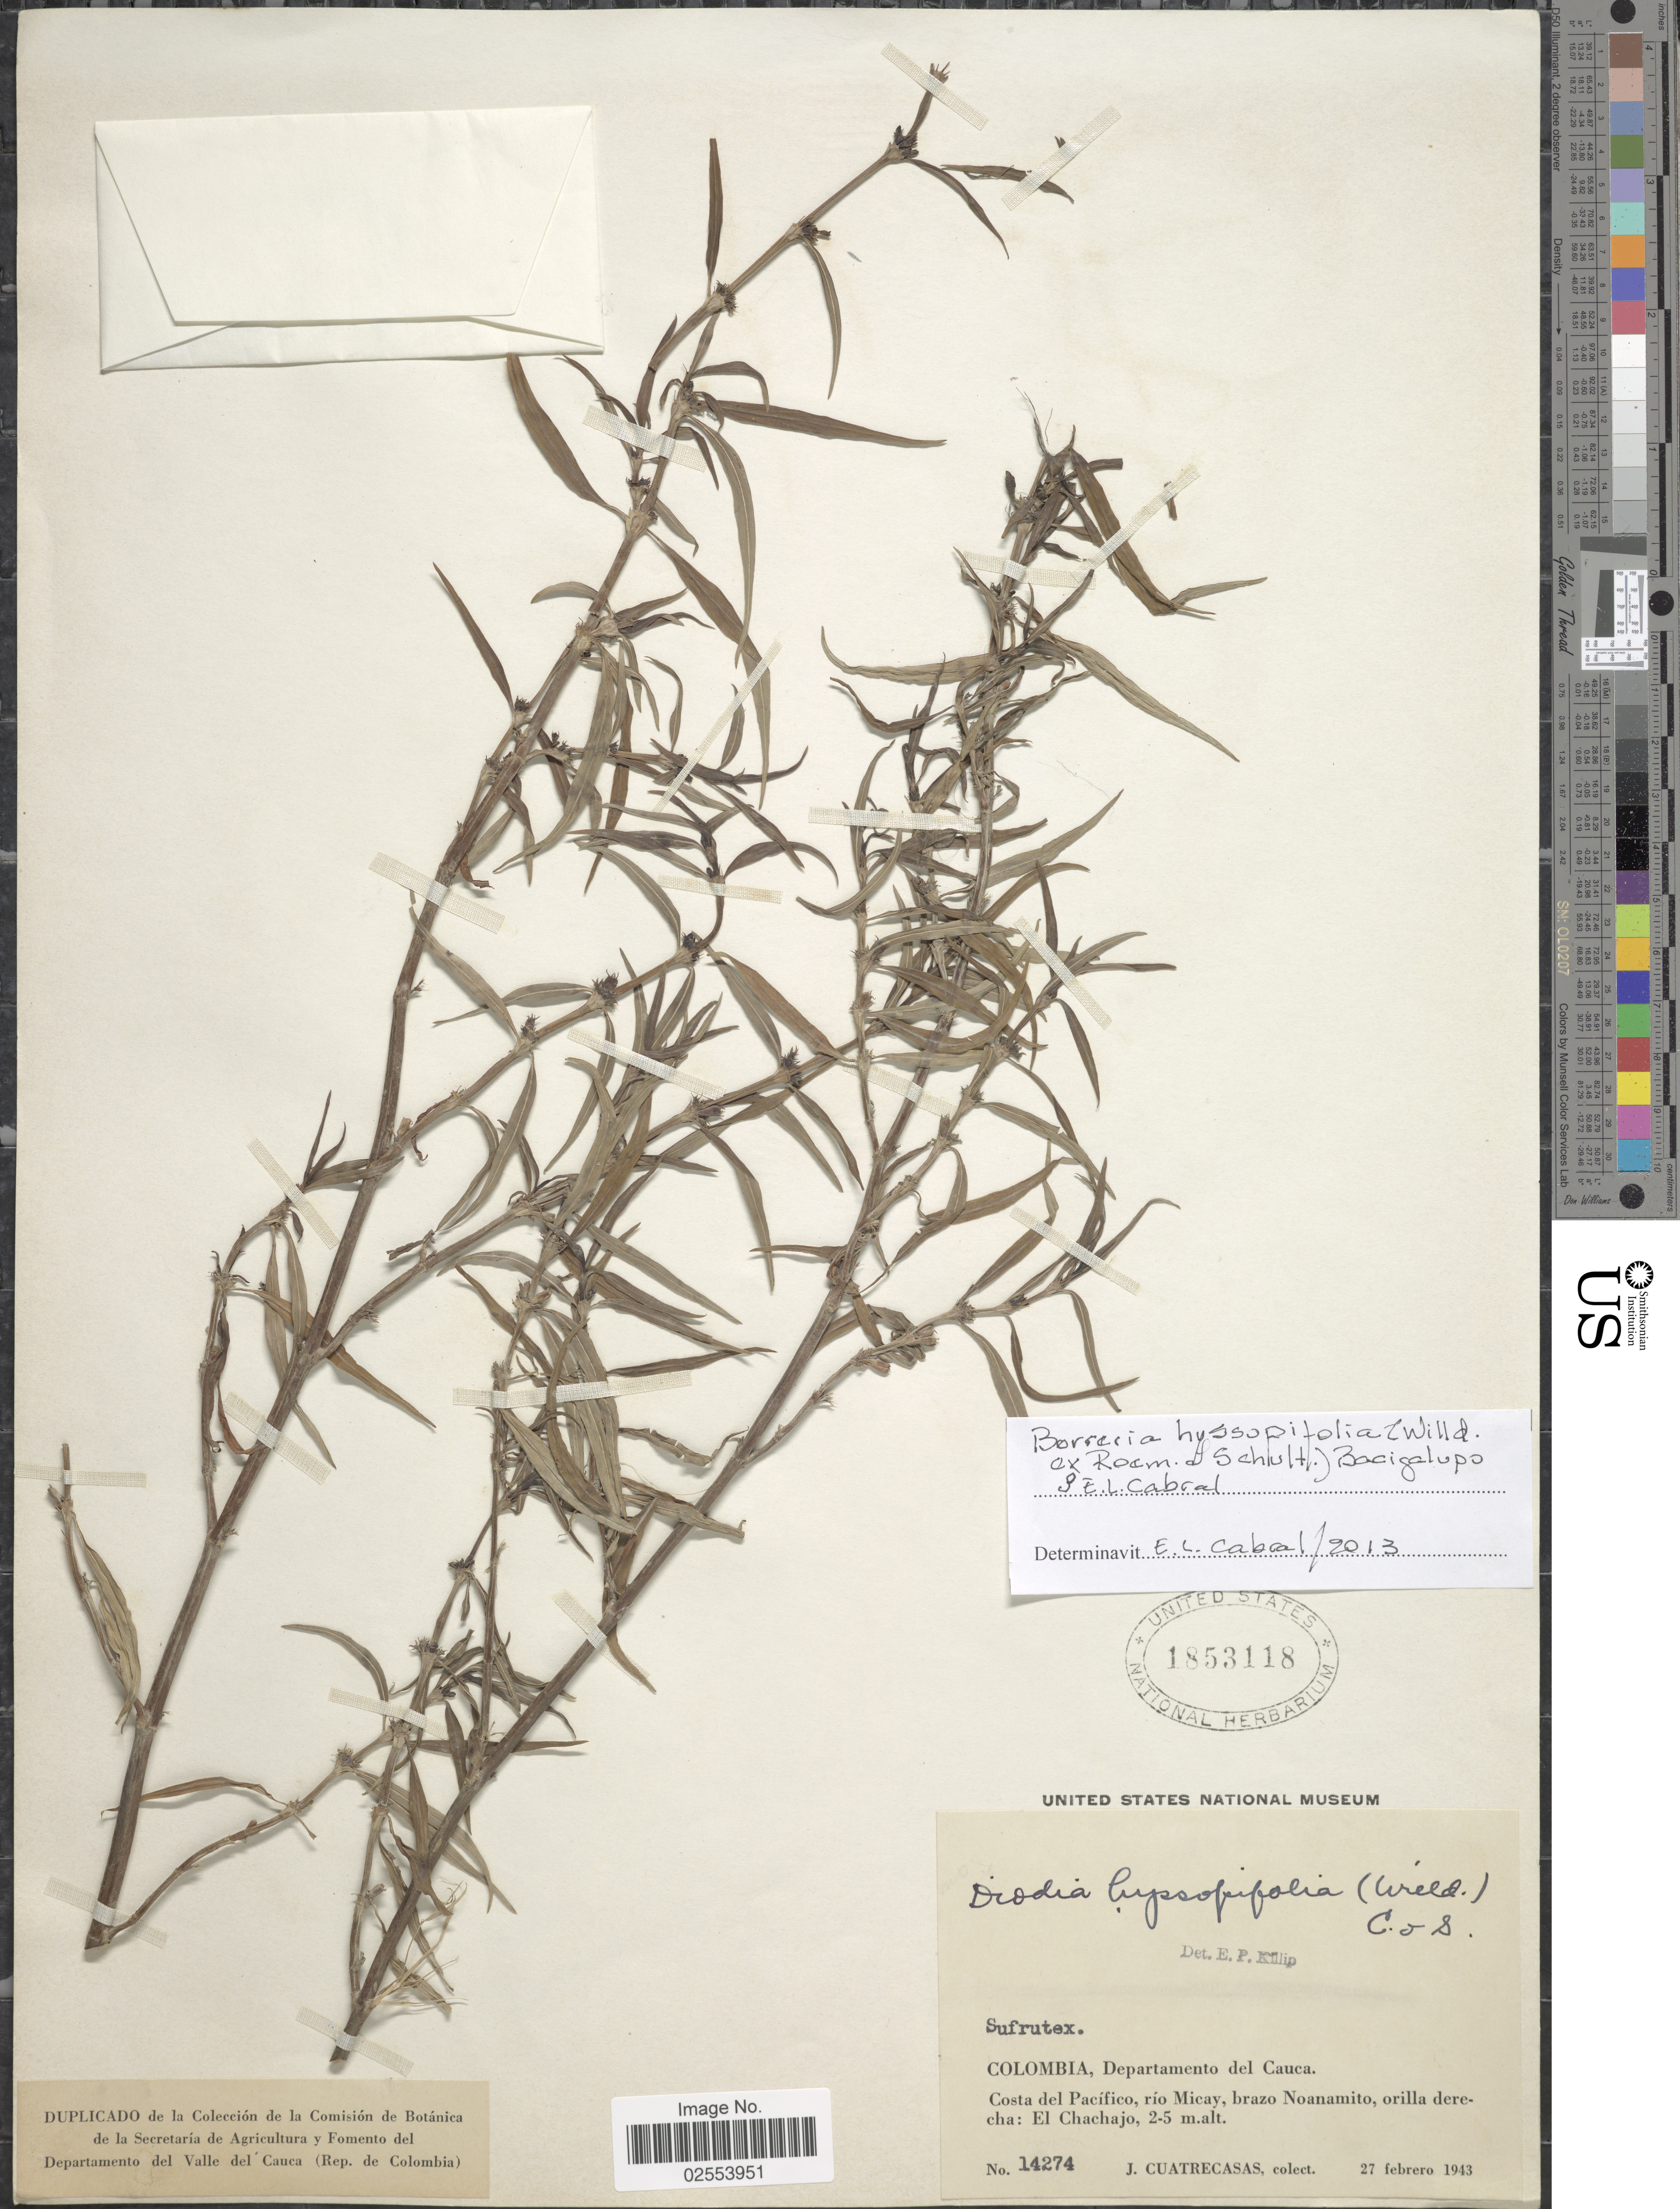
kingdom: Plantae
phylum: Tracheophyta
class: Magnoliopsida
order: Gentianales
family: Rubiaceae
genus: Spermacoce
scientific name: Spermacoce hyssopifolia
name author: Willd. ex Roem. & Schult.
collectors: J. Cuatrecasas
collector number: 14274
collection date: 1943-02-27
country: Colombia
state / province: Cauca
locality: Costa del Pacifico, rio Micay, brazo Noanamito, orilla derecha: El Chachajo.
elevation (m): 2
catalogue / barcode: US 1853118